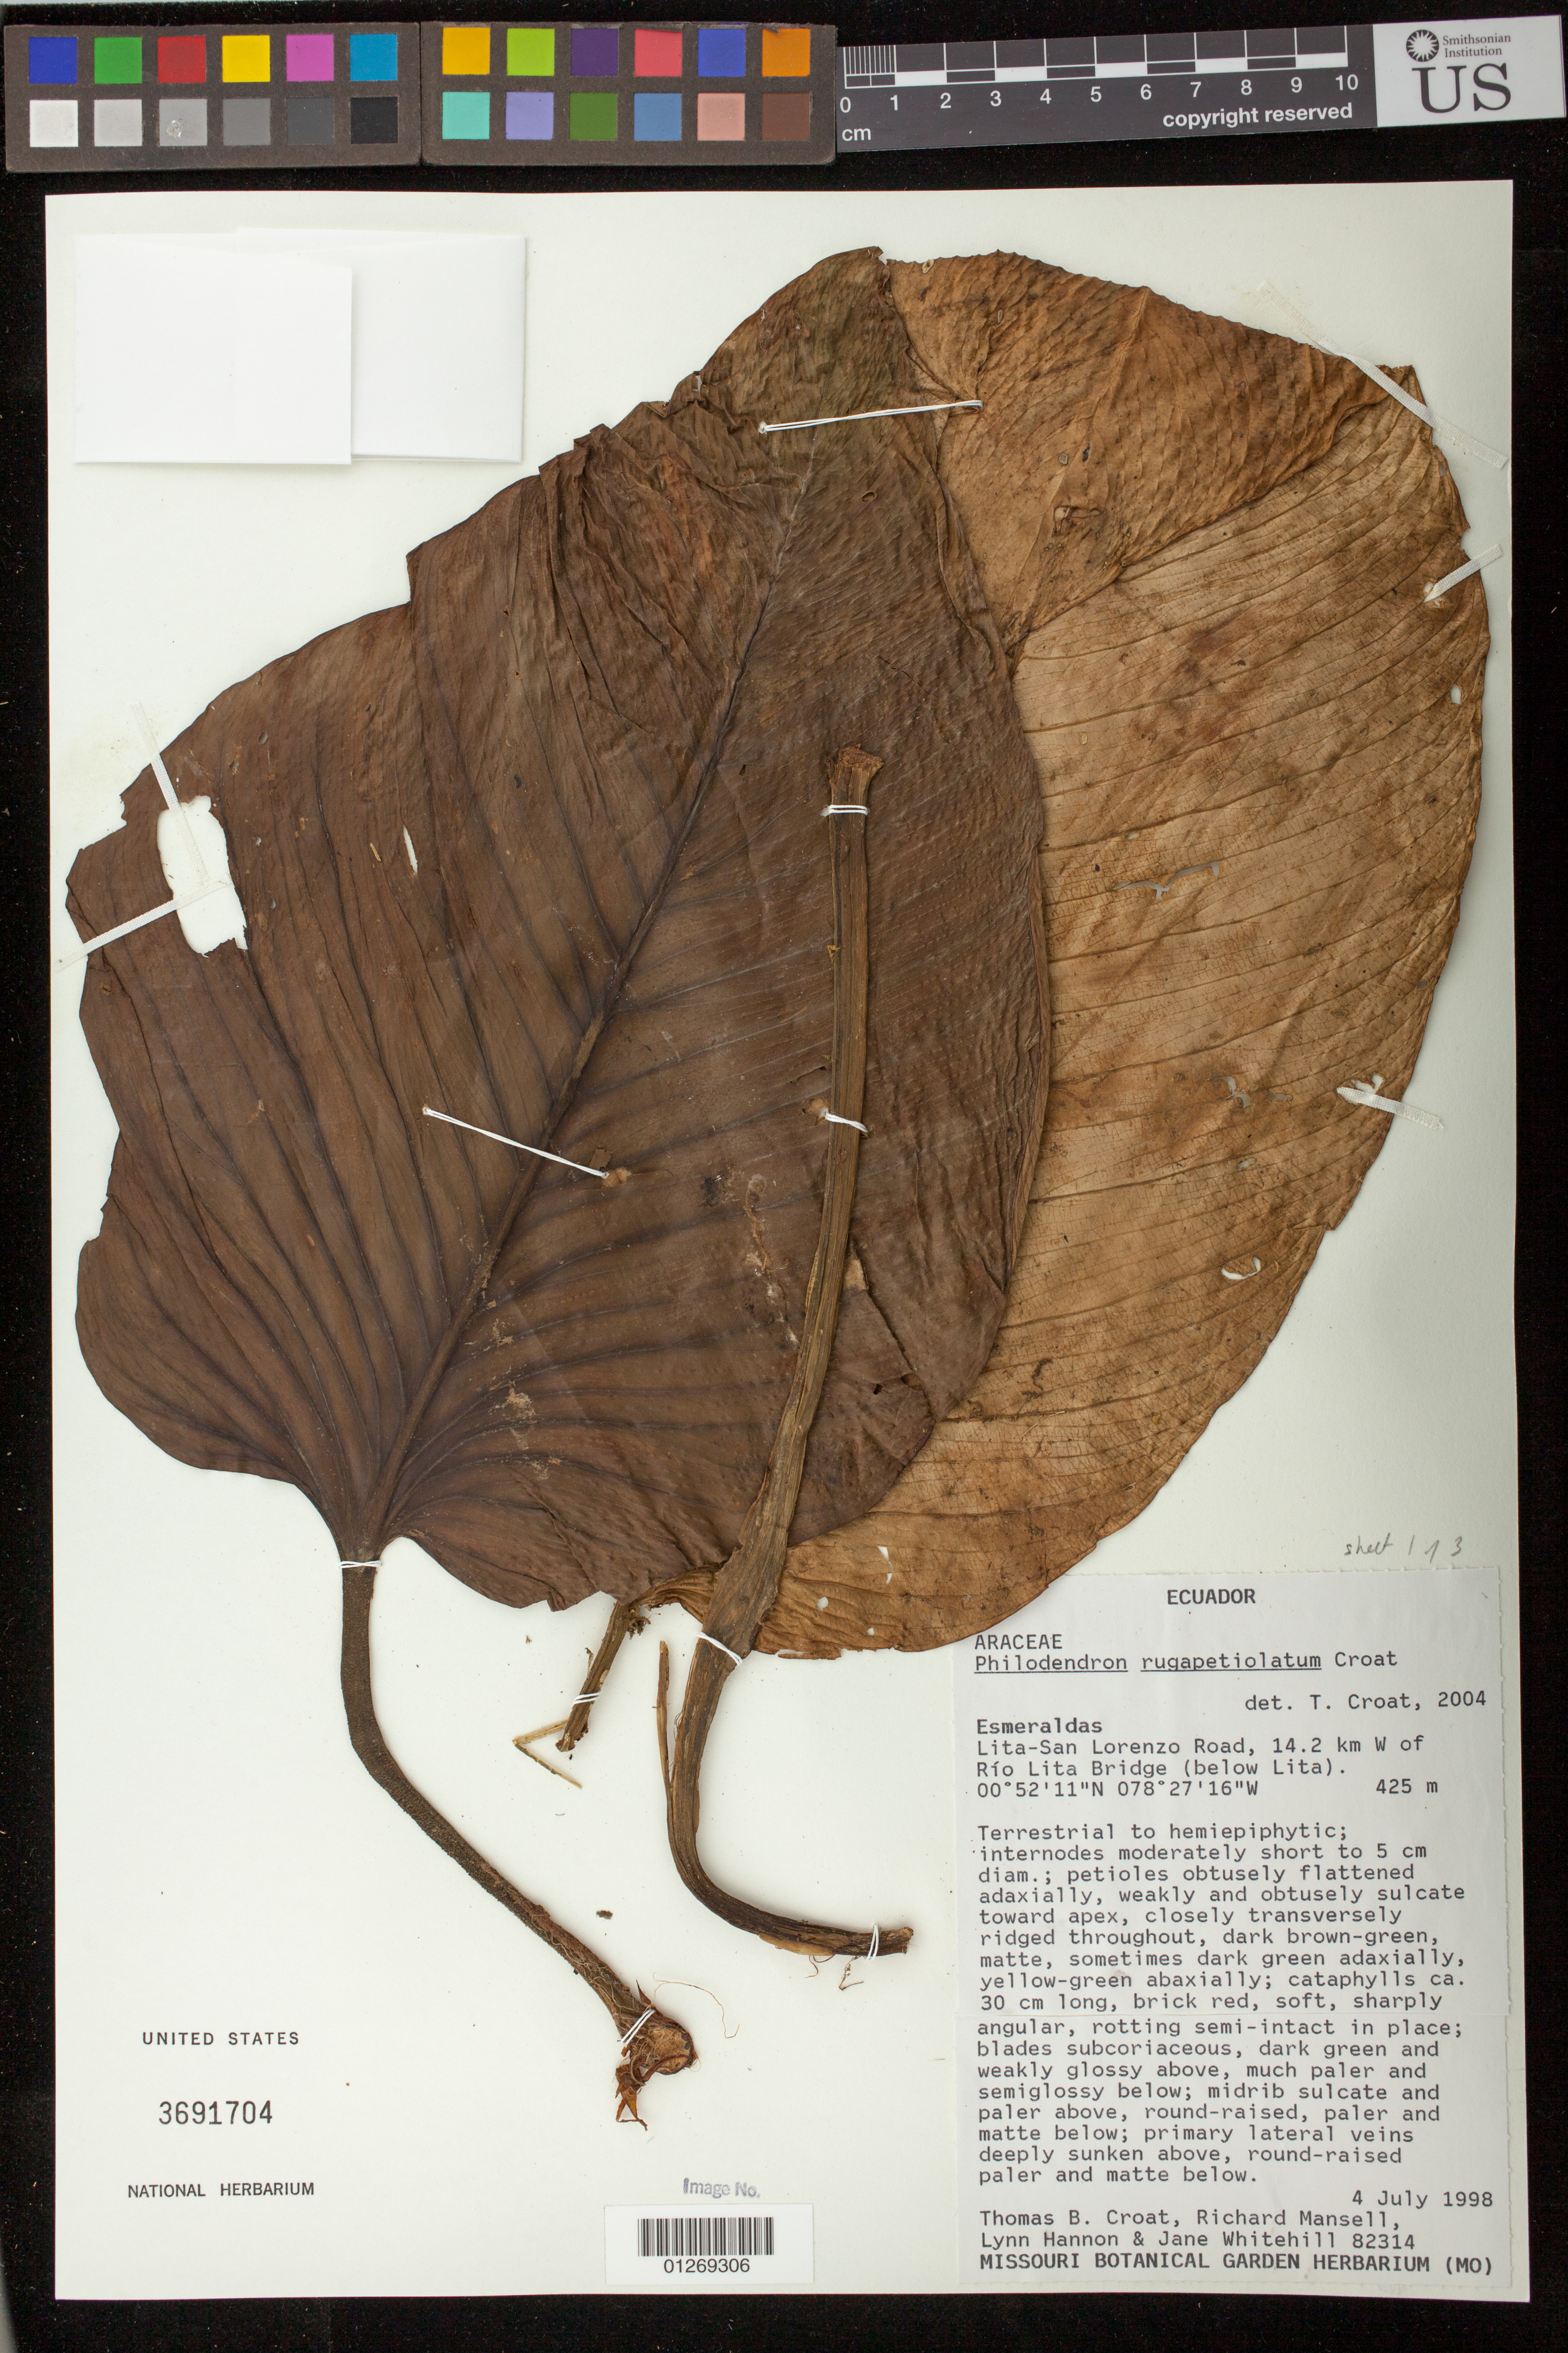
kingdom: Plantae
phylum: Tracheophyta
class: Liliopsida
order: Alismatales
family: Araceae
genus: Philodendron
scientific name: Philodendron rugapetiolatum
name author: Croat & M.M. Mora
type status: Isotype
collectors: T. B. Croat, R. Mansell, L. Hannon & J. Whitehill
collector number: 82314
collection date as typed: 04 Jul 1998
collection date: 1998-07-04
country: Ecuador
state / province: Esmeraldas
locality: Esmeraldas. Lita-San Lorenzo Road, 14.2 km W of Río Lita Bridge (below Lita)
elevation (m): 425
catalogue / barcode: US 3691704